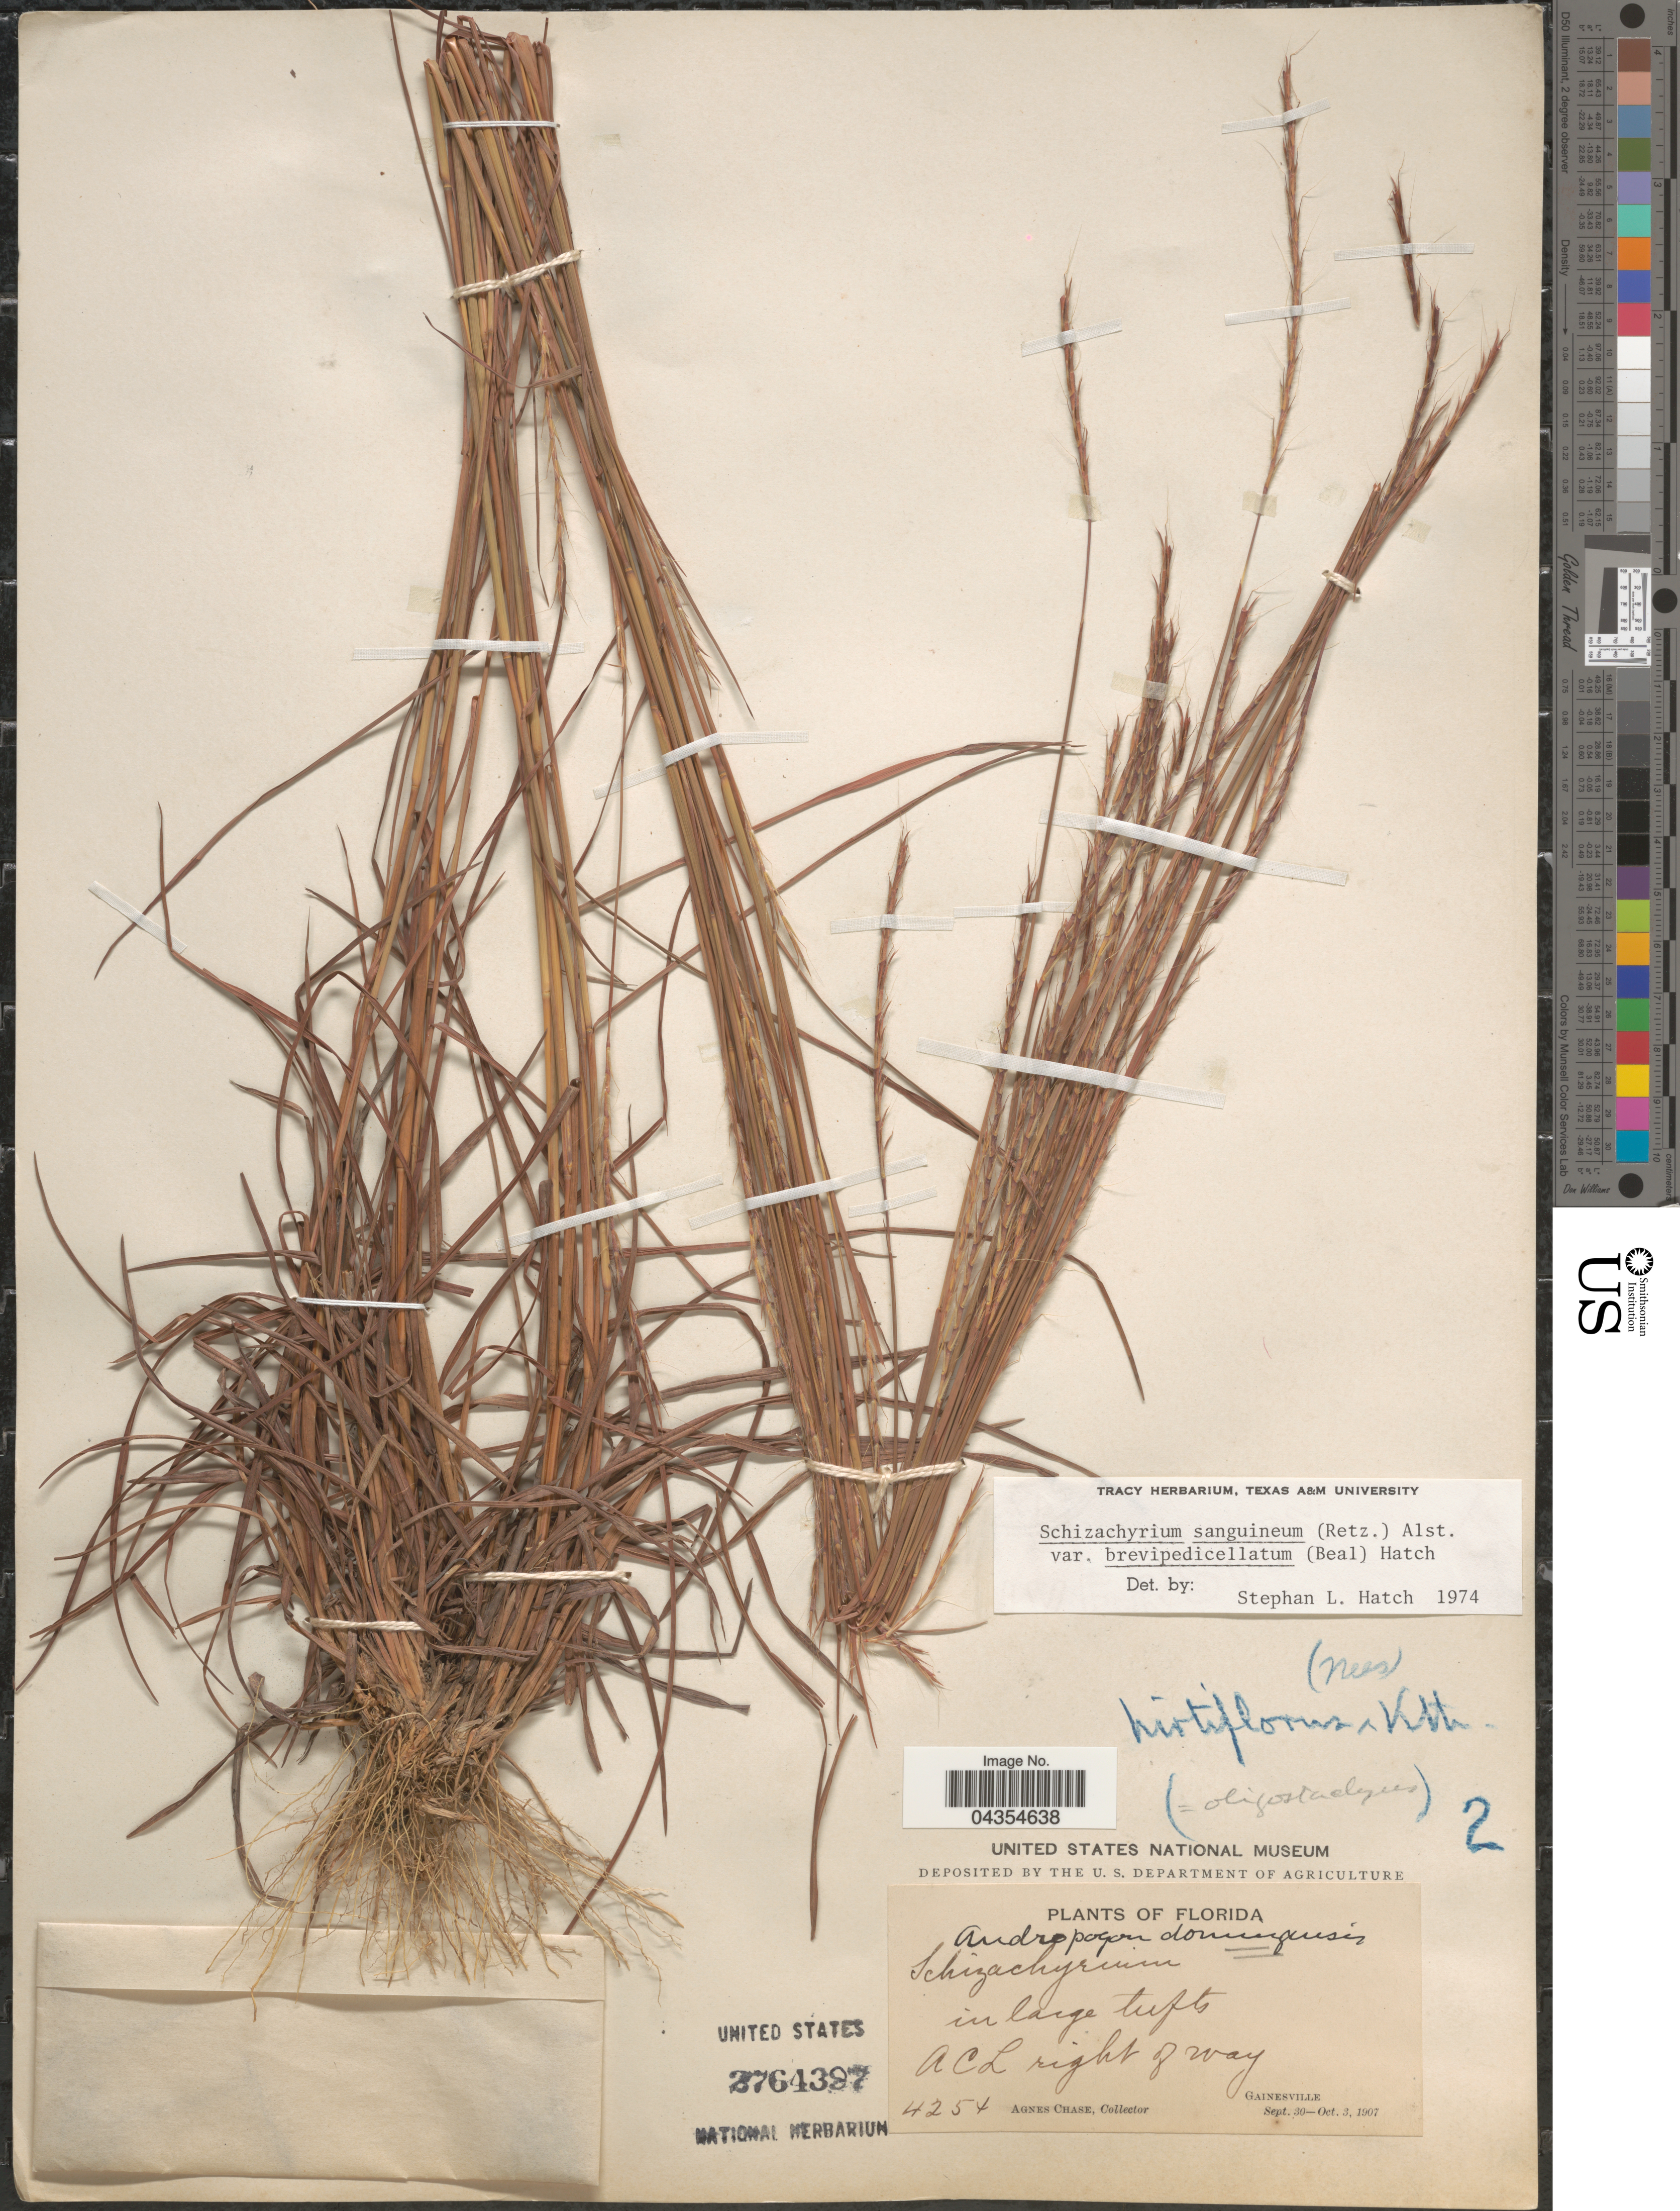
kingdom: Plantae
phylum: Tracheophyta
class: Liliopsida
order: Poales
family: Poaceae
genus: Schizachyrium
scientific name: Schizachyrium sanguineum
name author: (Retz.) Alston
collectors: A. Chase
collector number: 4254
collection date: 1907-09-30/1907-10-03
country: United States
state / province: Florida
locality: A C L right of way Gainesville.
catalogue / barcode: US 2764397